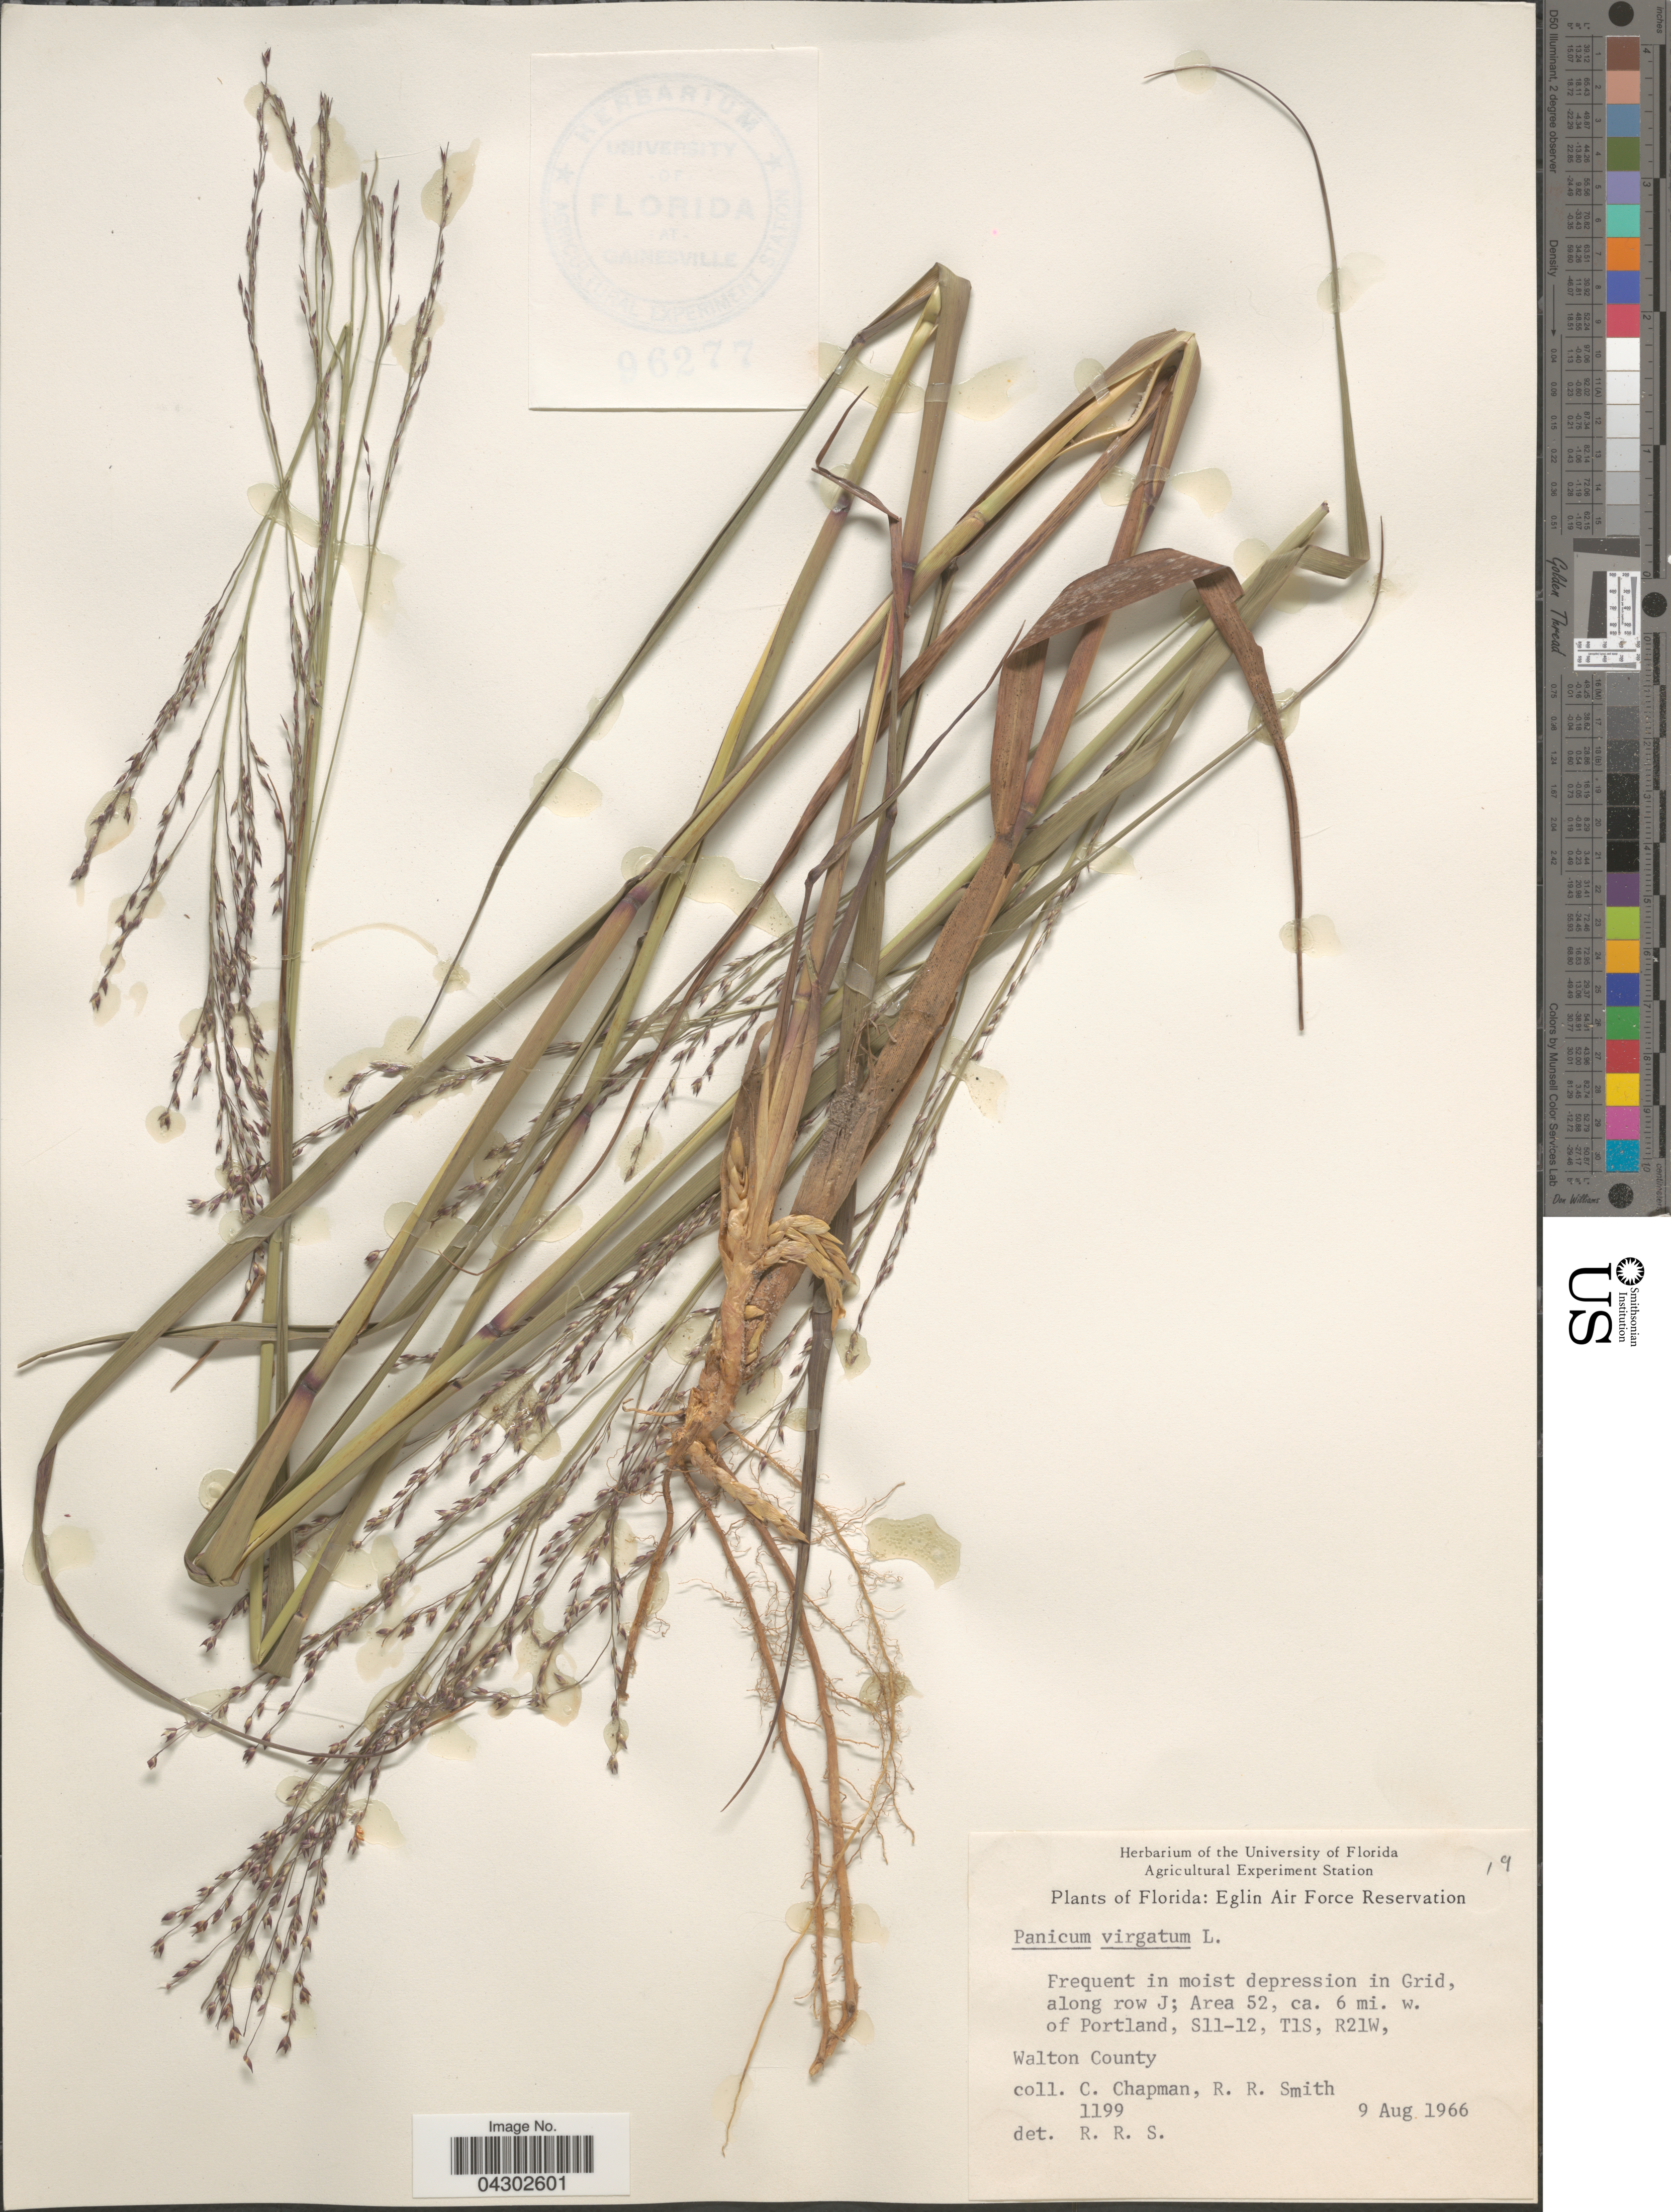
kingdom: Plantae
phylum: Tracheophyta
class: Liliopsida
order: Poales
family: Poaceae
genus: Panicum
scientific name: Panicum virgatum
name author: L.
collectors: C. Chapman & R. Smith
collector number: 1199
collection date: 1966-08-09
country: United States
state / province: Florida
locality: Eglin Air Force Reservation. Frequent in moist depression in Grid, along row J; Area 52, ca. 6 mi. w. of Portland, S11-12, T1S, R21W, Walton County.